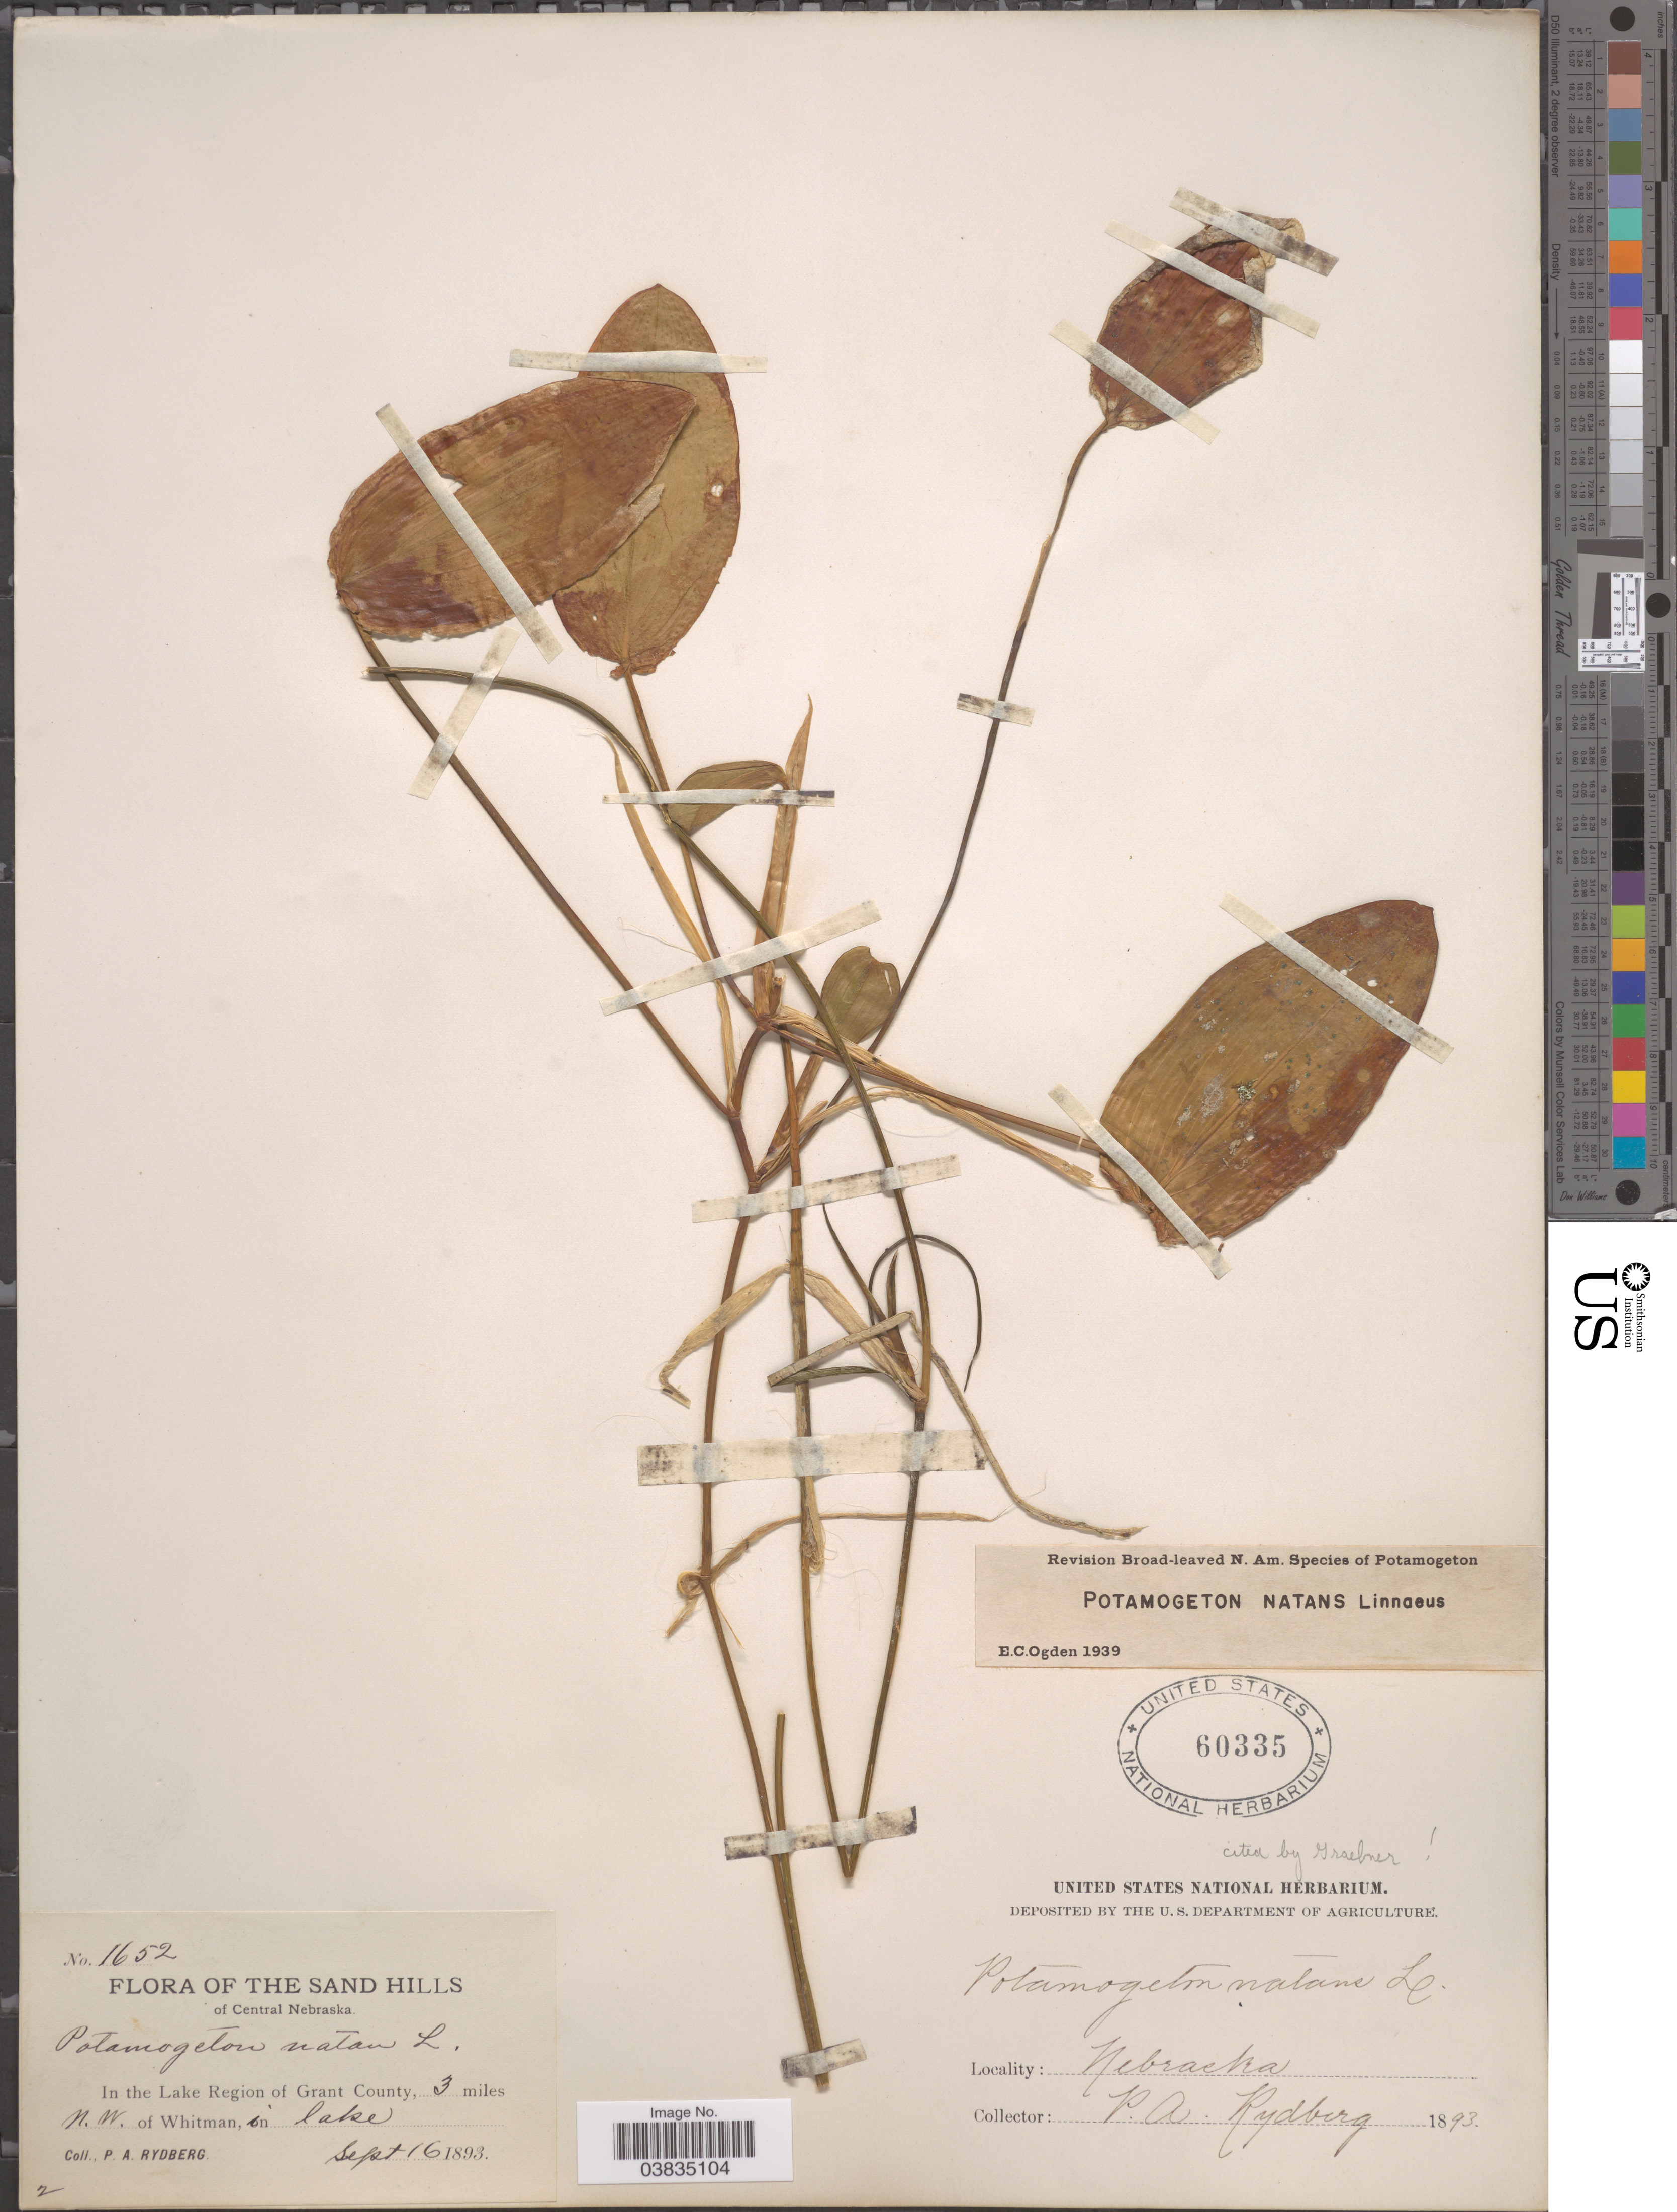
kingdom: Plantae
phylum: Tracheophyta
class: Liliopsida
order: Alismatales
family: Potamogetonaceae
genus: Potamogeton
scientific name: Potamogeton natans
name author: L.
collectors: P. A. Rydberg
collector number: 1652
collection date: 1893-09-16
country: United States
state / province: Nebraska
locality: Sand Hills of Central Nebraska. In the Lake Region of Grant County, 3 miles N.W. of Whitman, in lake.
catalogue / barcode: US 60335